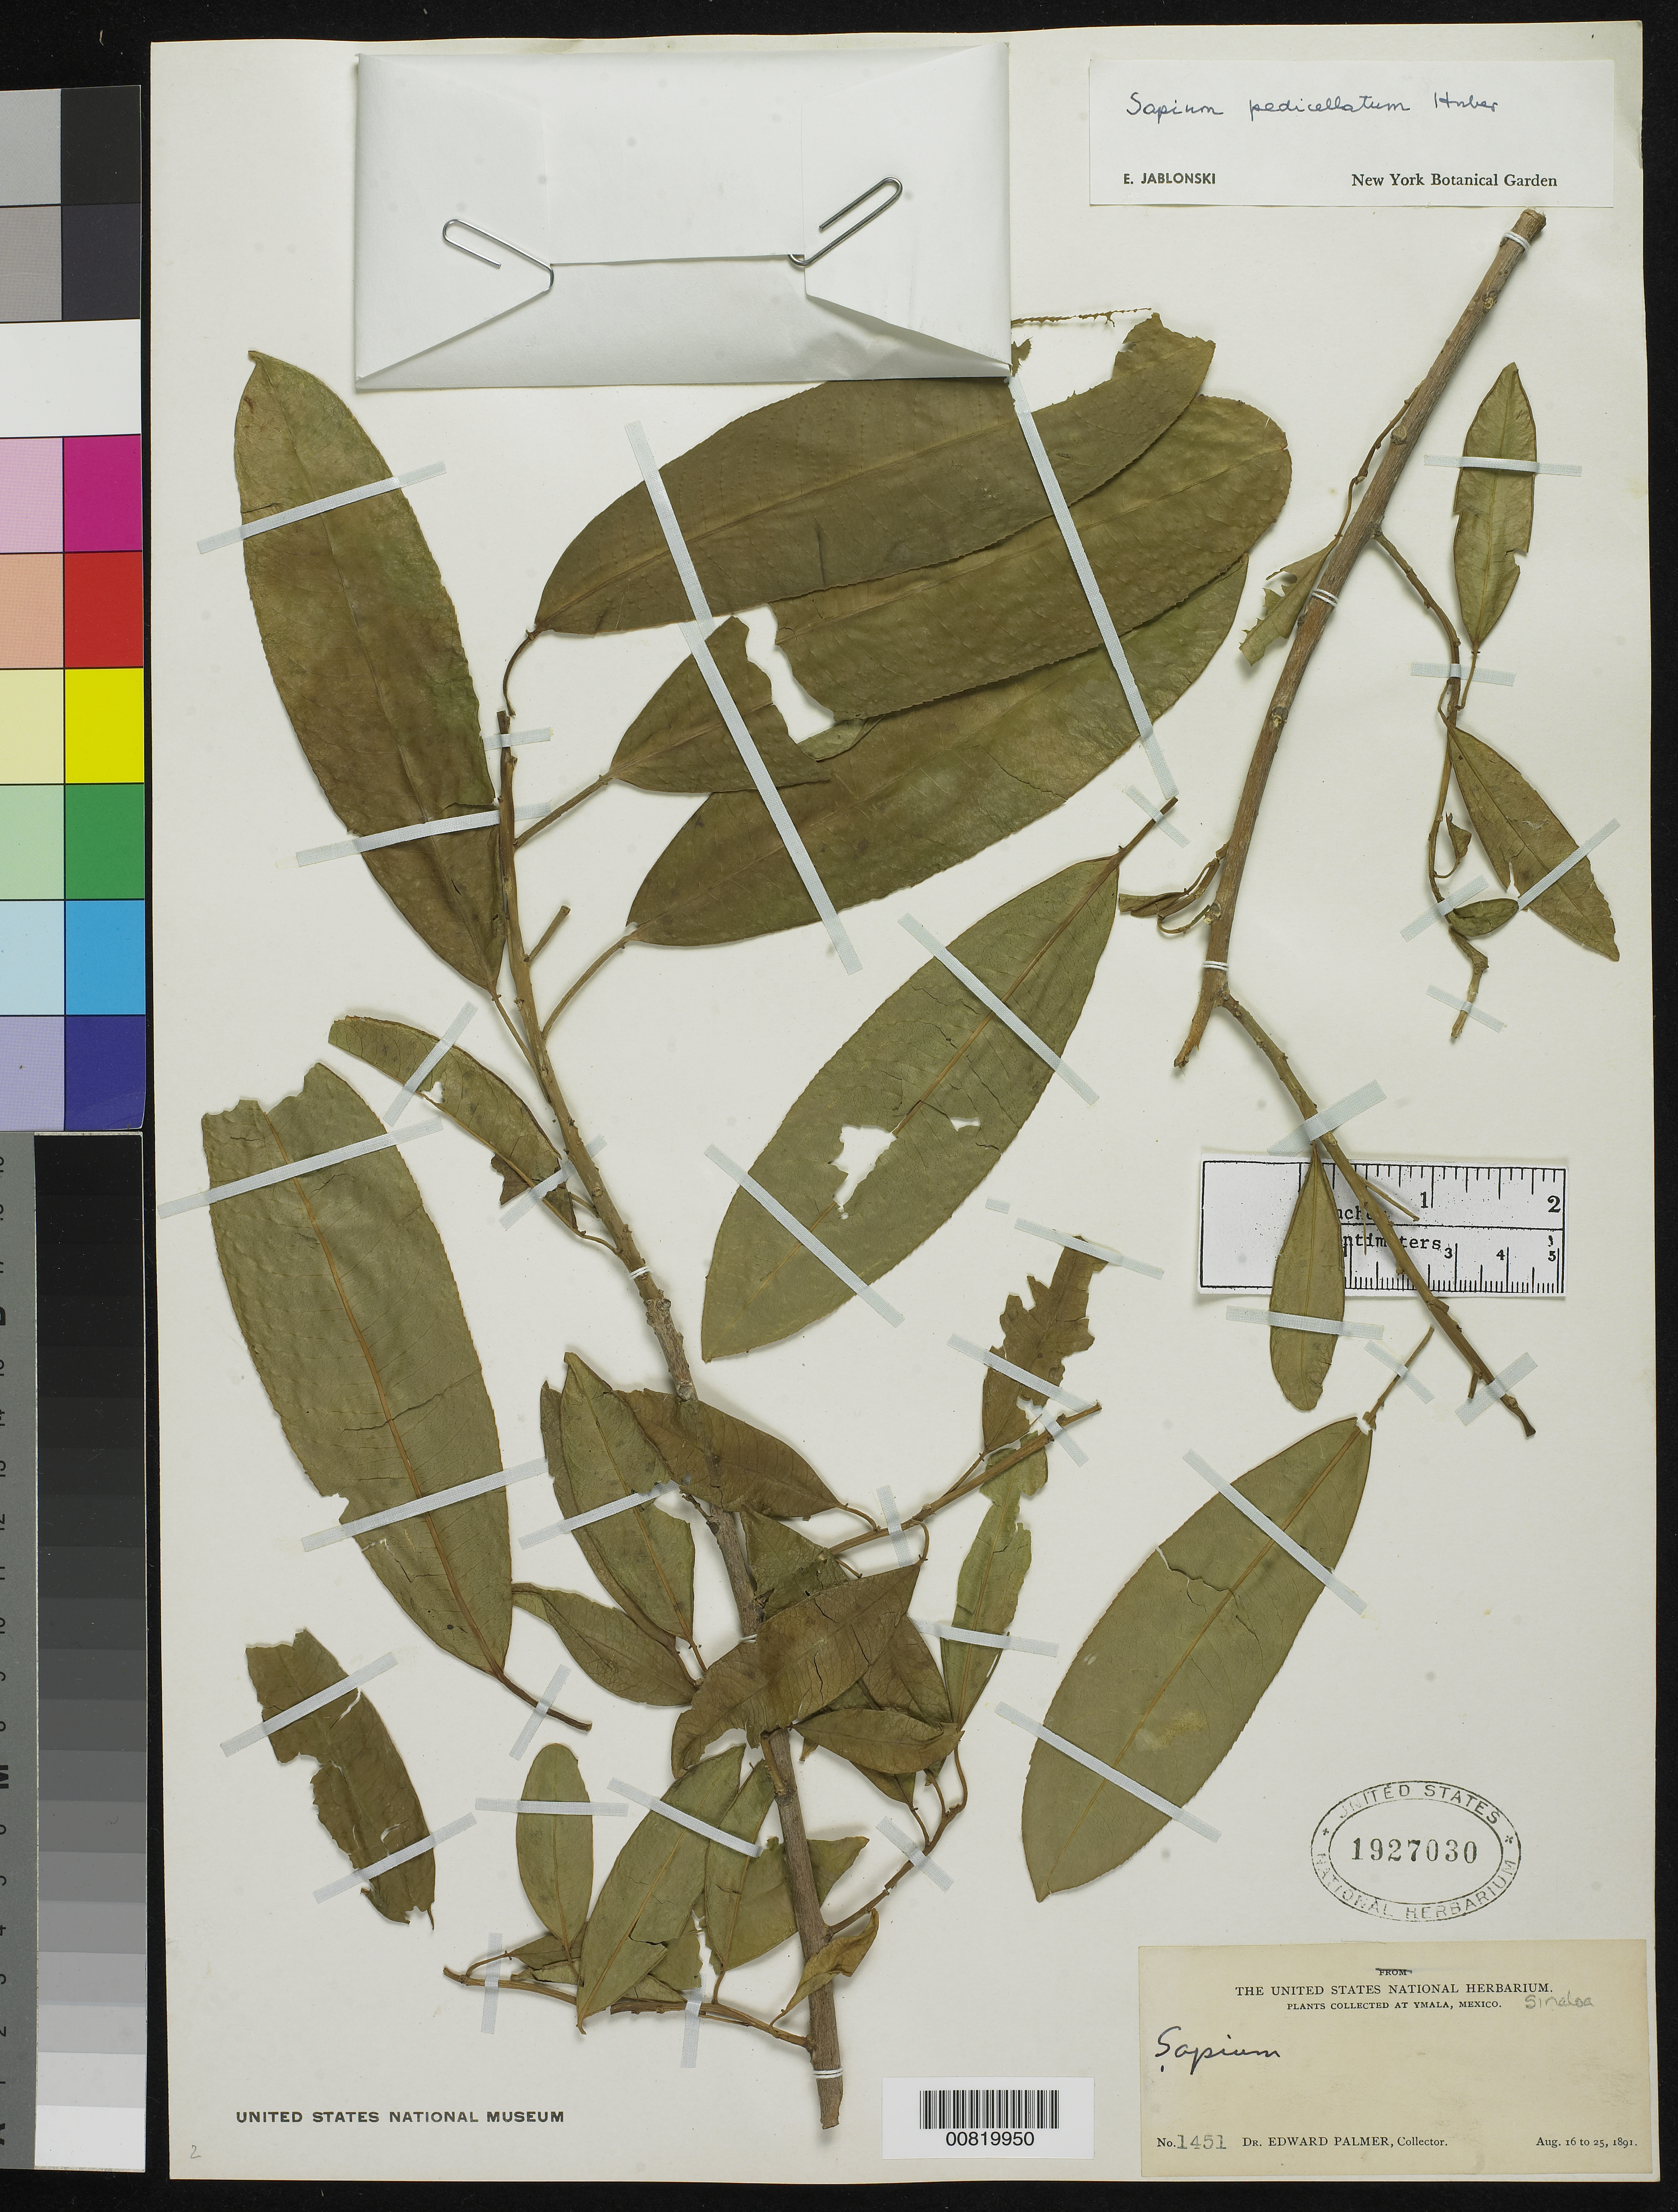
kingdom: Plantae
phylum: Tracheophyta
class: Magnoliopsida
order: Malpighiales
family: Euphorbiaceae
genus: Sapium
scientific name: Sapium pedicellatum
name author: Huber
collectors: E. Palmer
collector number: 1451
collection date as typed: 16 Aug 1891 to 25 Aug 1891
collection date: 1891-08-16/1891-08-25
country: Mexico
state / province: Sinaloa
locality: Ymala, Sinaloa.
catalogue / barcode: US 1927030